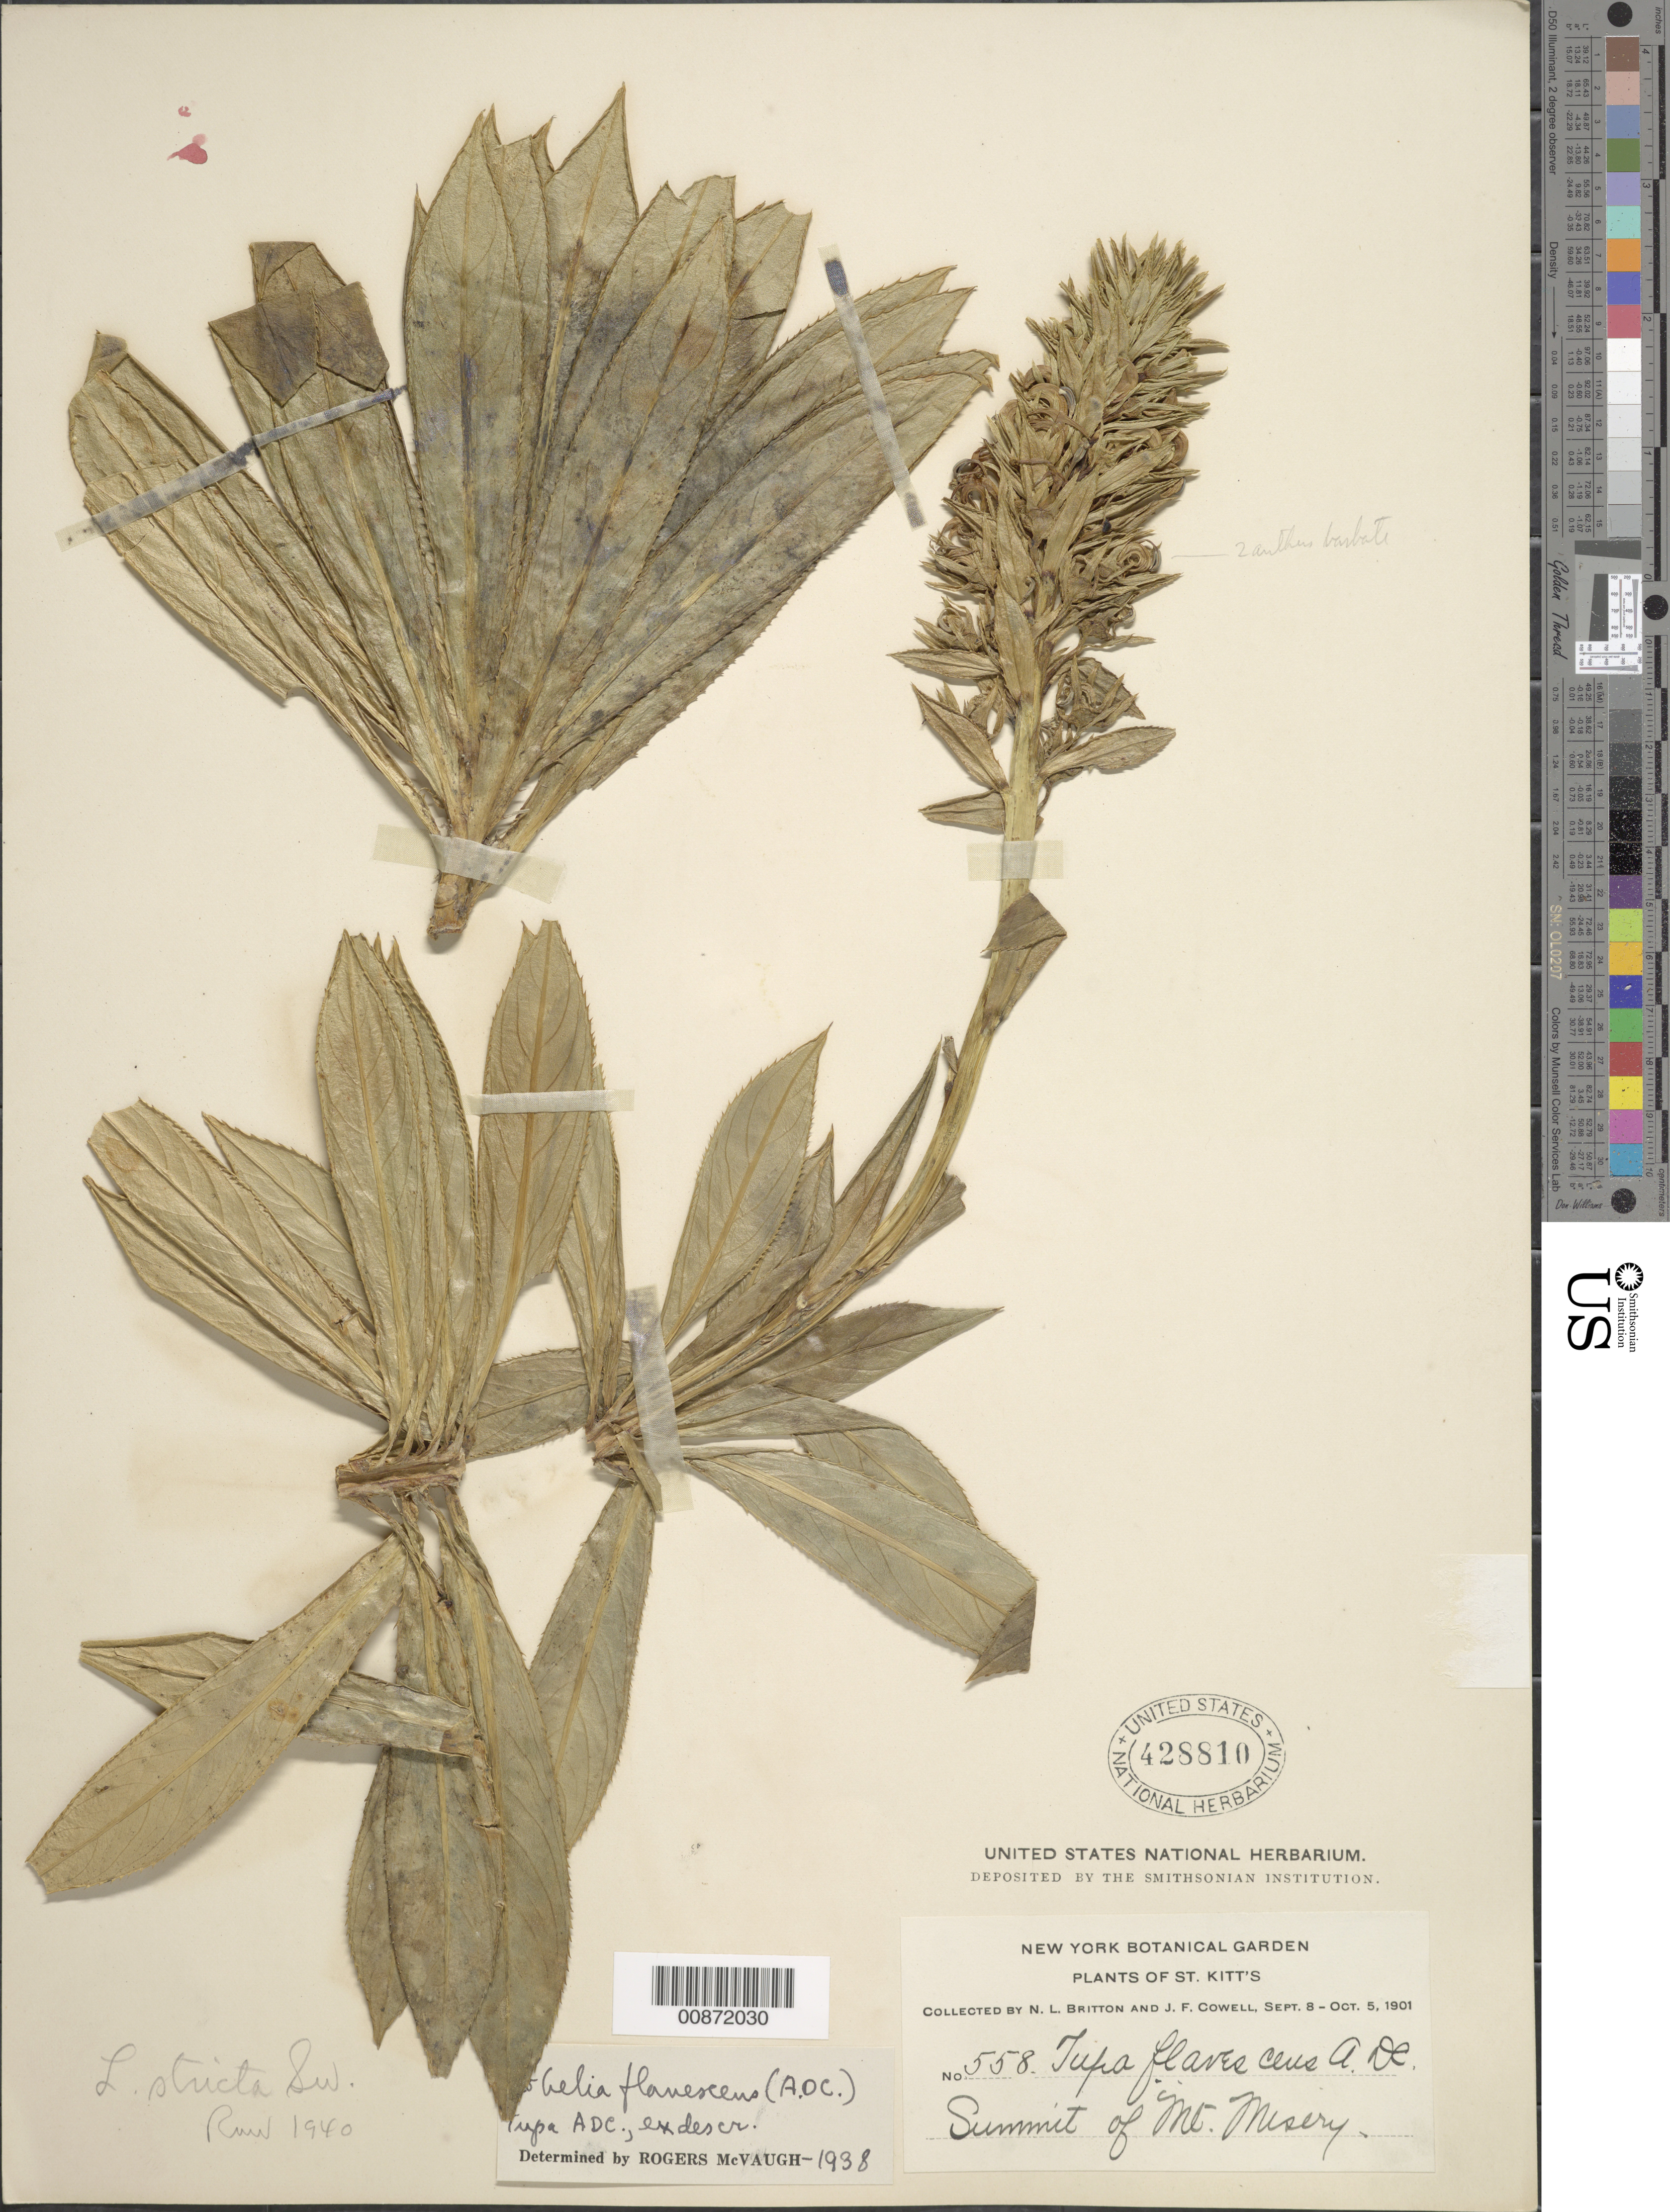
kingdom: Plantae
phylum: Tracheophyta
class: Magnoliopsida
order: Asterales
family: Campanulaceae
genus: Lobelia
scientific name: Lobelia stricta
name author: Sw.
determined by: McVaugh, R.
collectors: N. Britton & J. F. Cowell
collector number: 558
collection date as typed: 08 Sep 1901 to 05 Oct 1901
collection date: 1901-09-08/1901-10-05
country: Guadeloupe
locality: Summit of Mt. Misery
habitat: Mountain summit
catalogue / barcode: US 428810